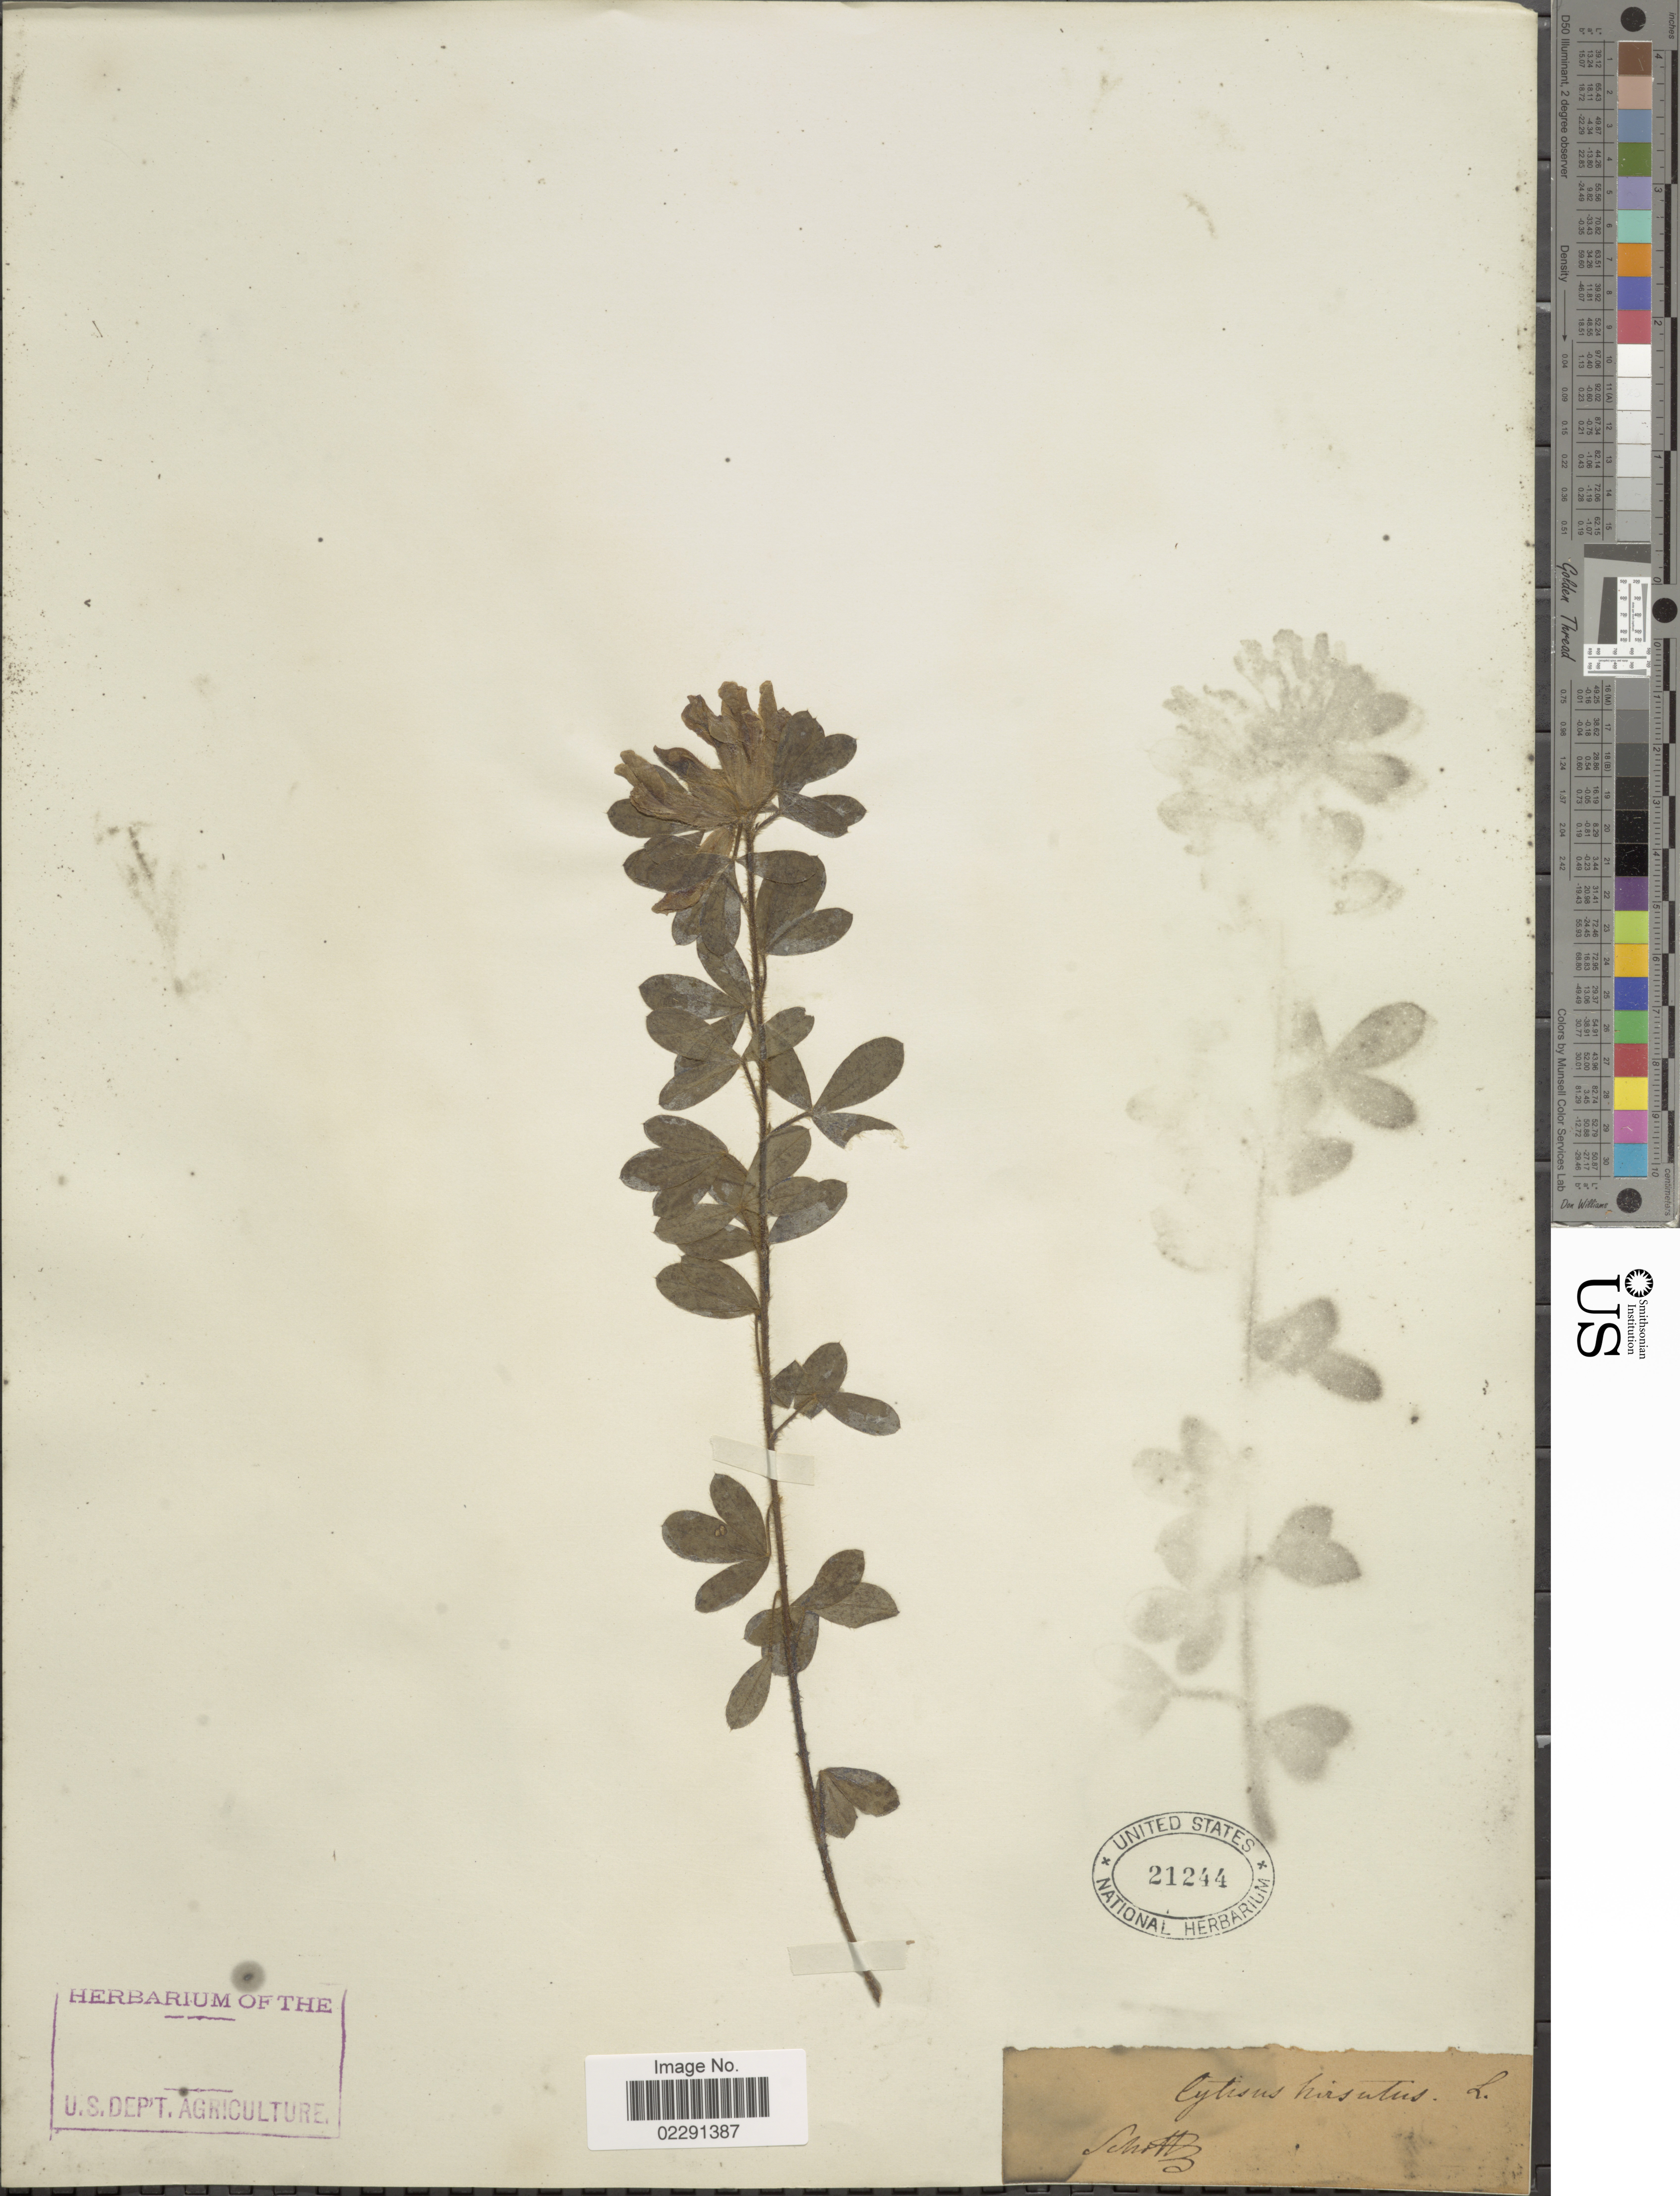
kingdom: Plantae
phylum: Tracheophyta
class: Magnoliopsida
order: Fabales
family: Fabaceae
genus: Cytisus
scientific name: Cytisus hirsutus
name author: L.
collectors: Schott, --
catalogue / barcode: US 21244